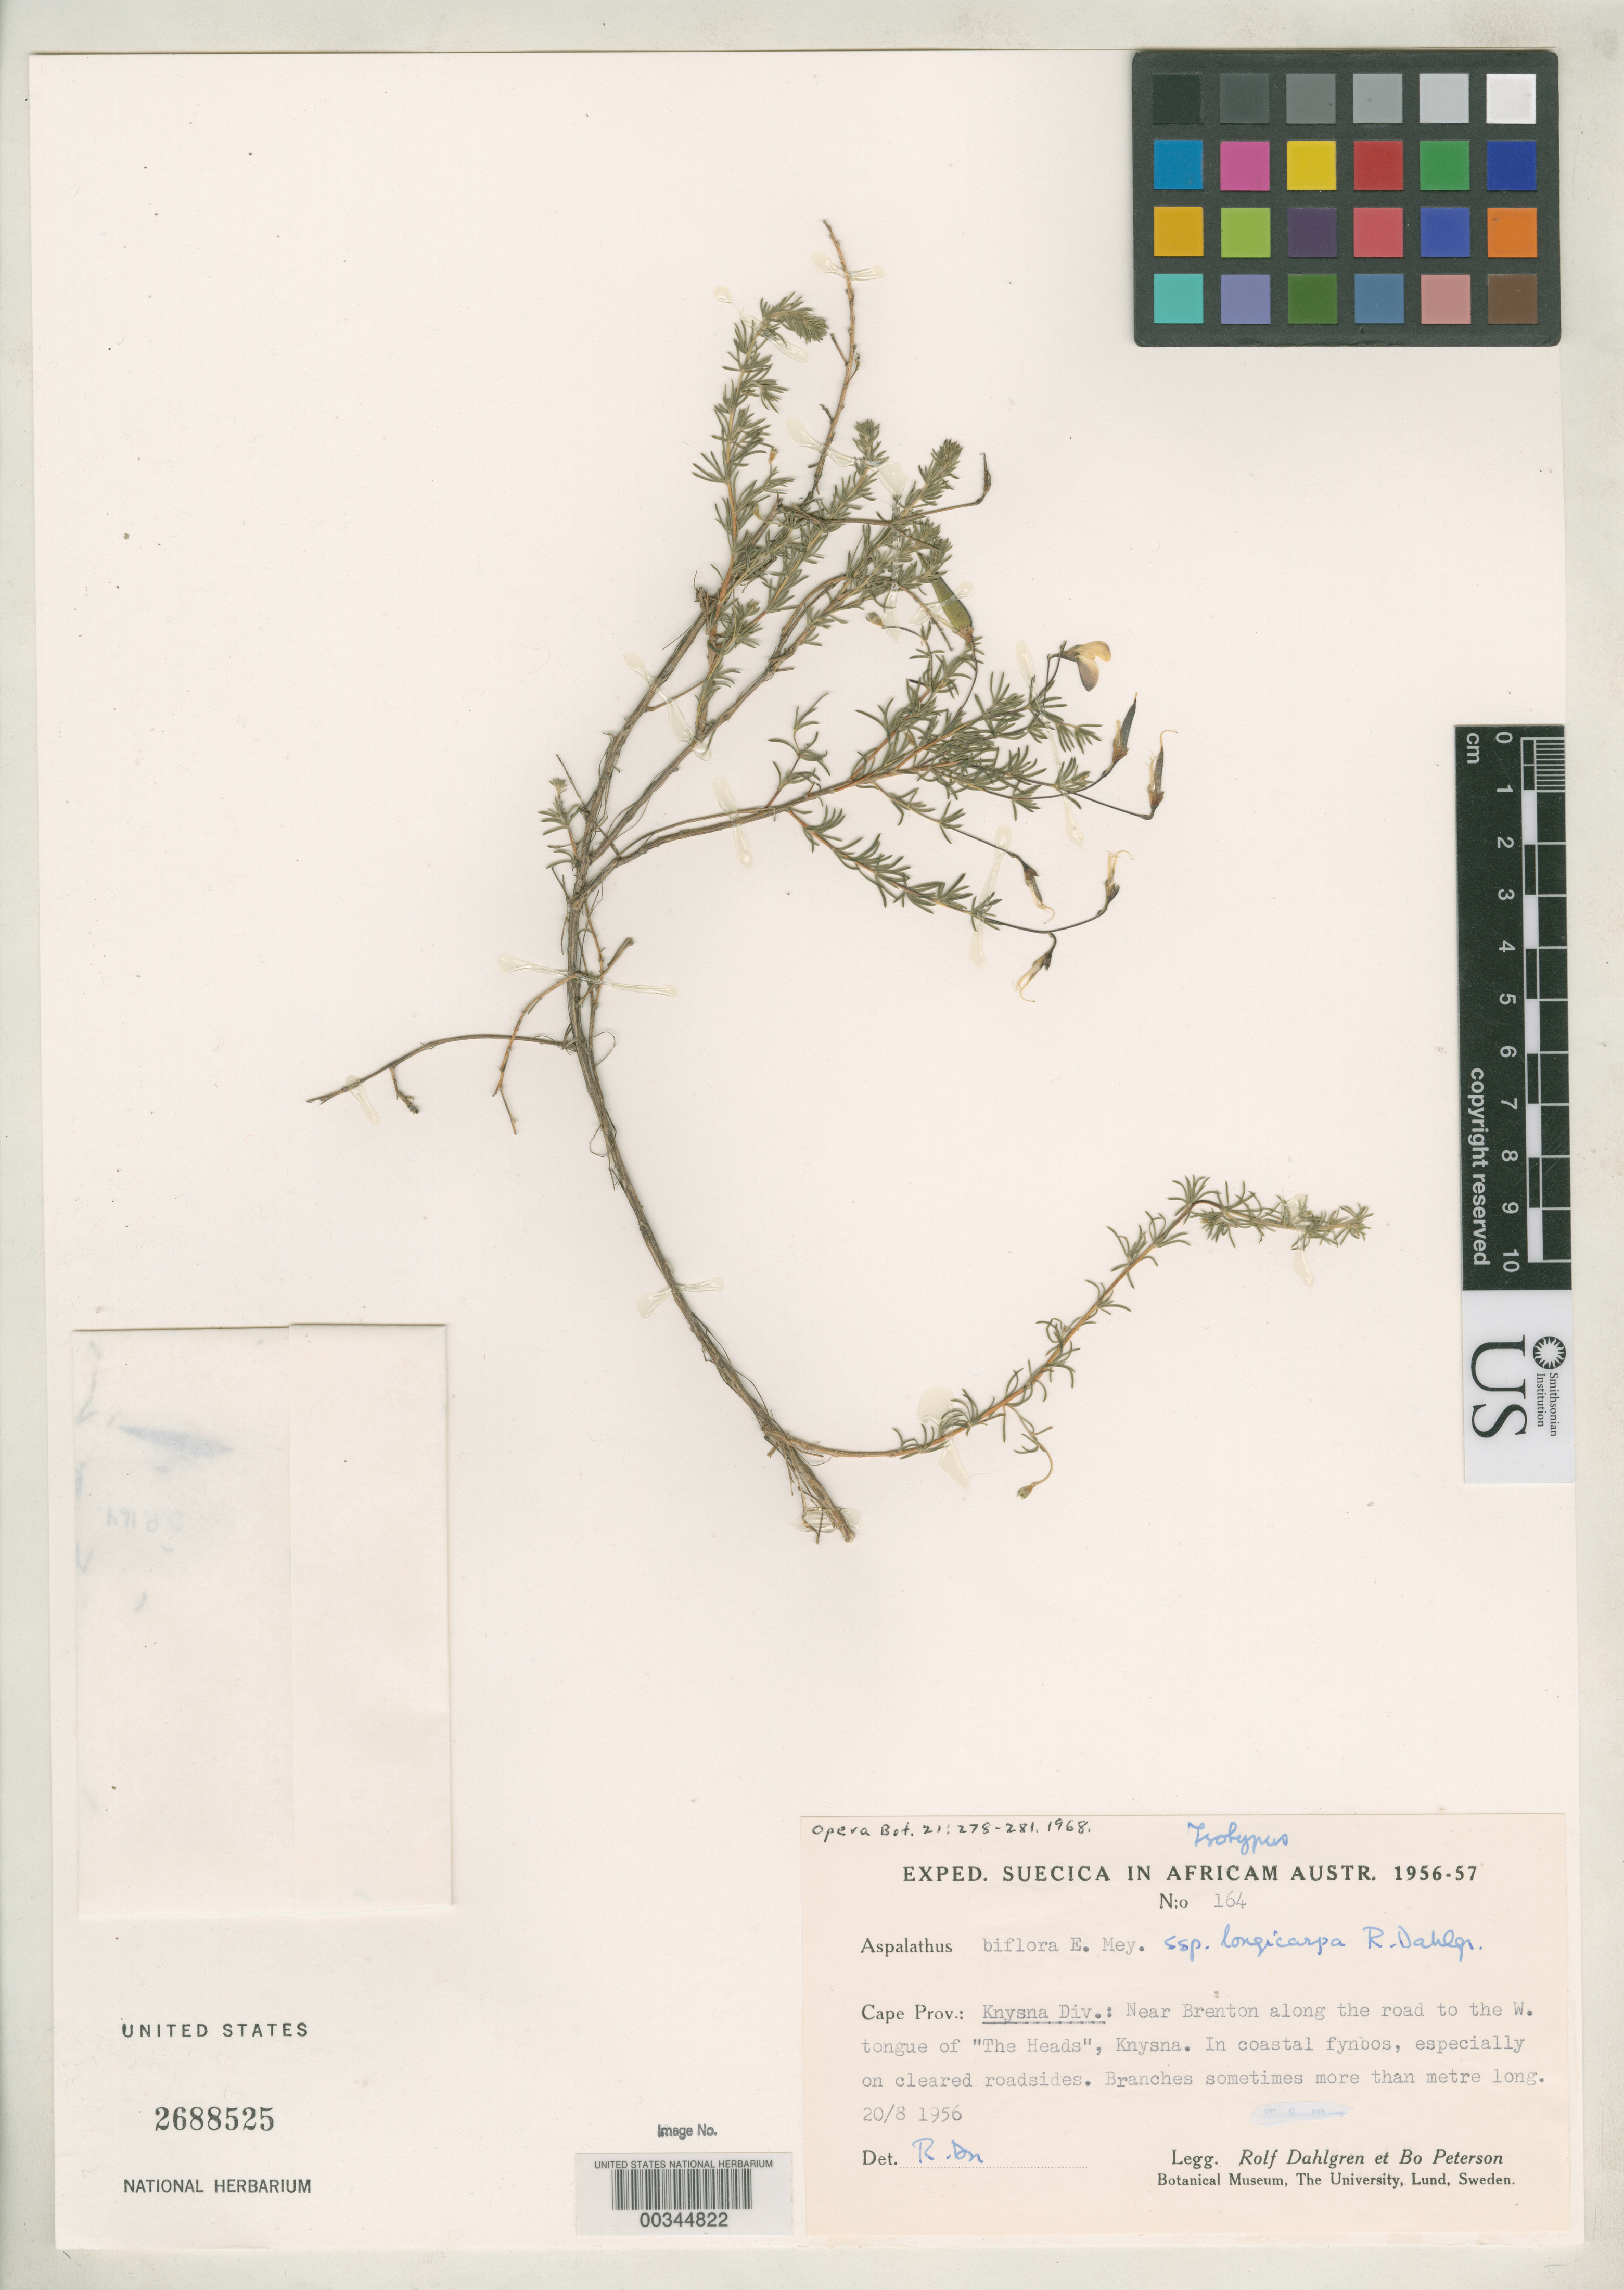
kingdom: Plantae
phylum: Tracheophyta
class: Magnoliopsida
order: Fabales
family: Fabaceae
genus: Aspalathus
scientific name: Aspalathus biflora subsp. longicarpa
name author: R. Dahlgren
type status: Isotype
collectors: R. Dahlgren & B. H. Peterson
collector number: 164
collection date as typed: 20 Aug 1956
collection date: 1956-08-20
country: South Africa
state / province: Western Cape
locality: Near Brenton along road to W. Tong of "the Heads", Knysna.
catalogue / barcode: US 2688525